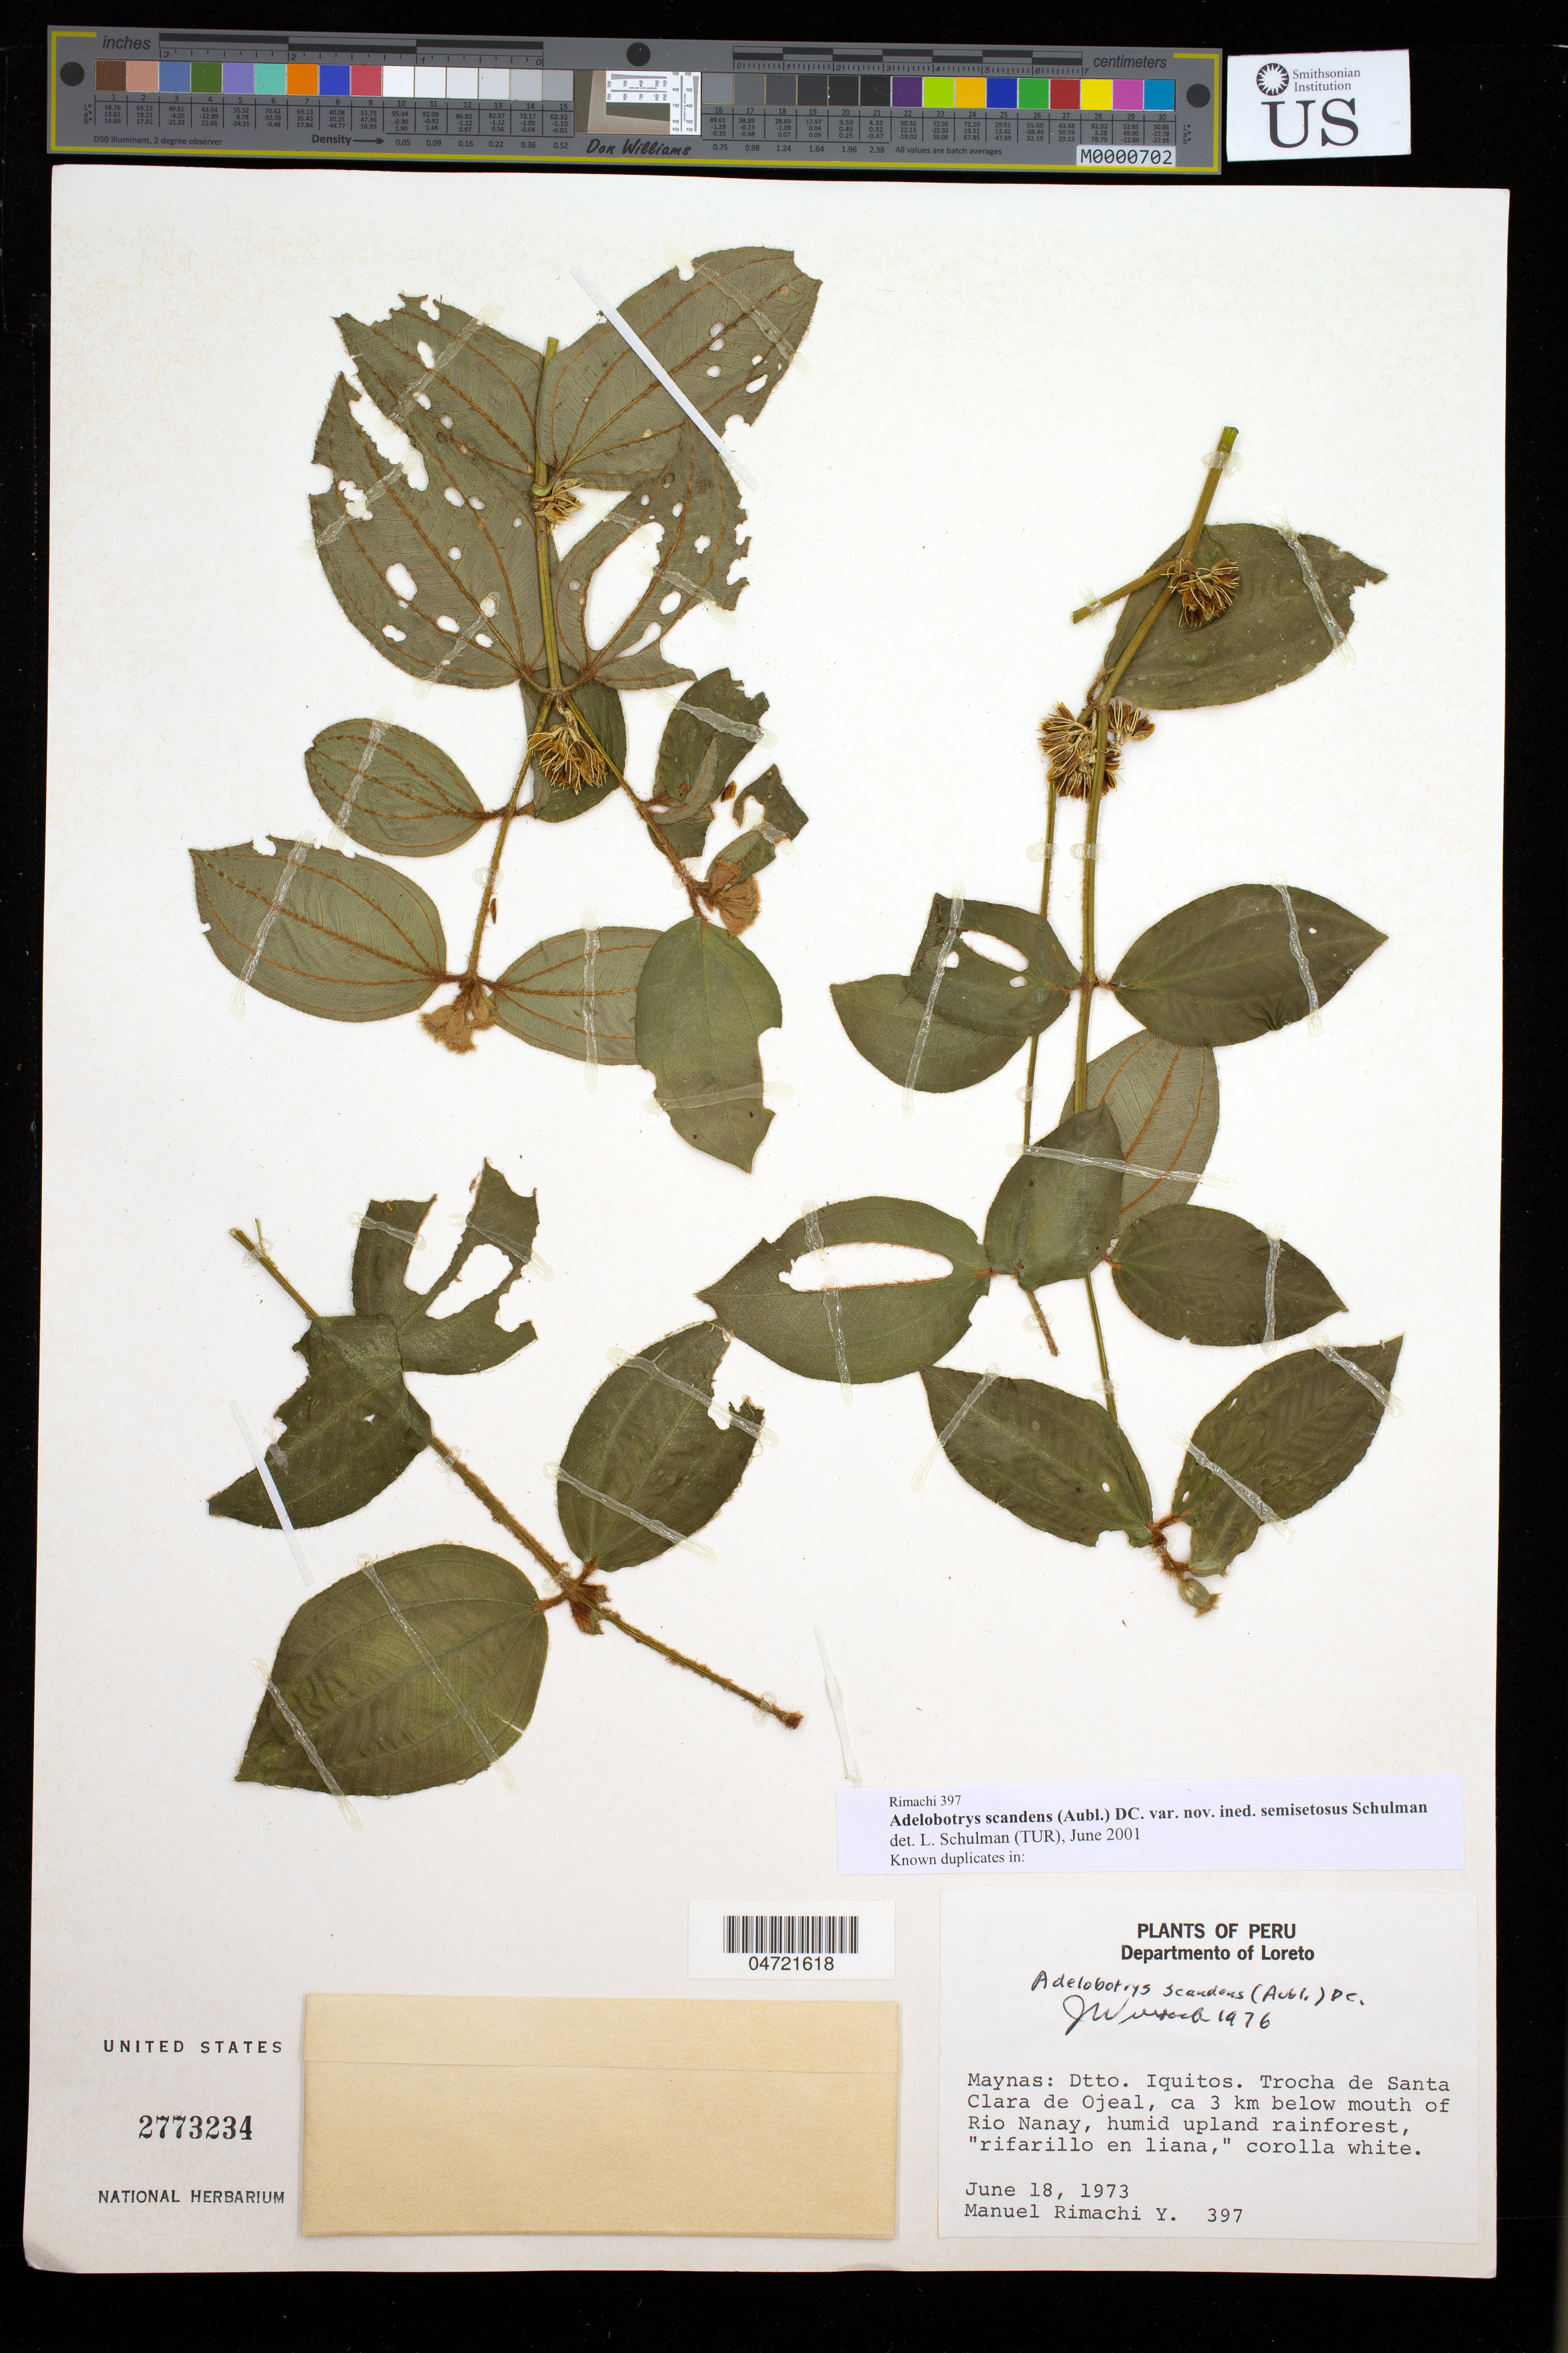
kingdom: Plantae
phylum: Tracheophyta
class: Magnoliopsida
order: Myrtales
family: Melastomataceae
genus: Adelobotrys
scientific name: Adelobotrys scandens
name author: (Aubl.) DC.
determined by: Schulman, Leif, (TUR), University of Turku (FINLAND)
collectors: M. Rimachi Y.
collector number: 397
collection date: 1973-06-18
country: Peru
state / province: Loreto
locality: Maynas. Dtto. Iquitos. trail from Santa Maria del Ojeal, 3 km below mouth of Rio Nanay.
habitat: Humid upland rainforest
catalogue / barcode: US 2773234